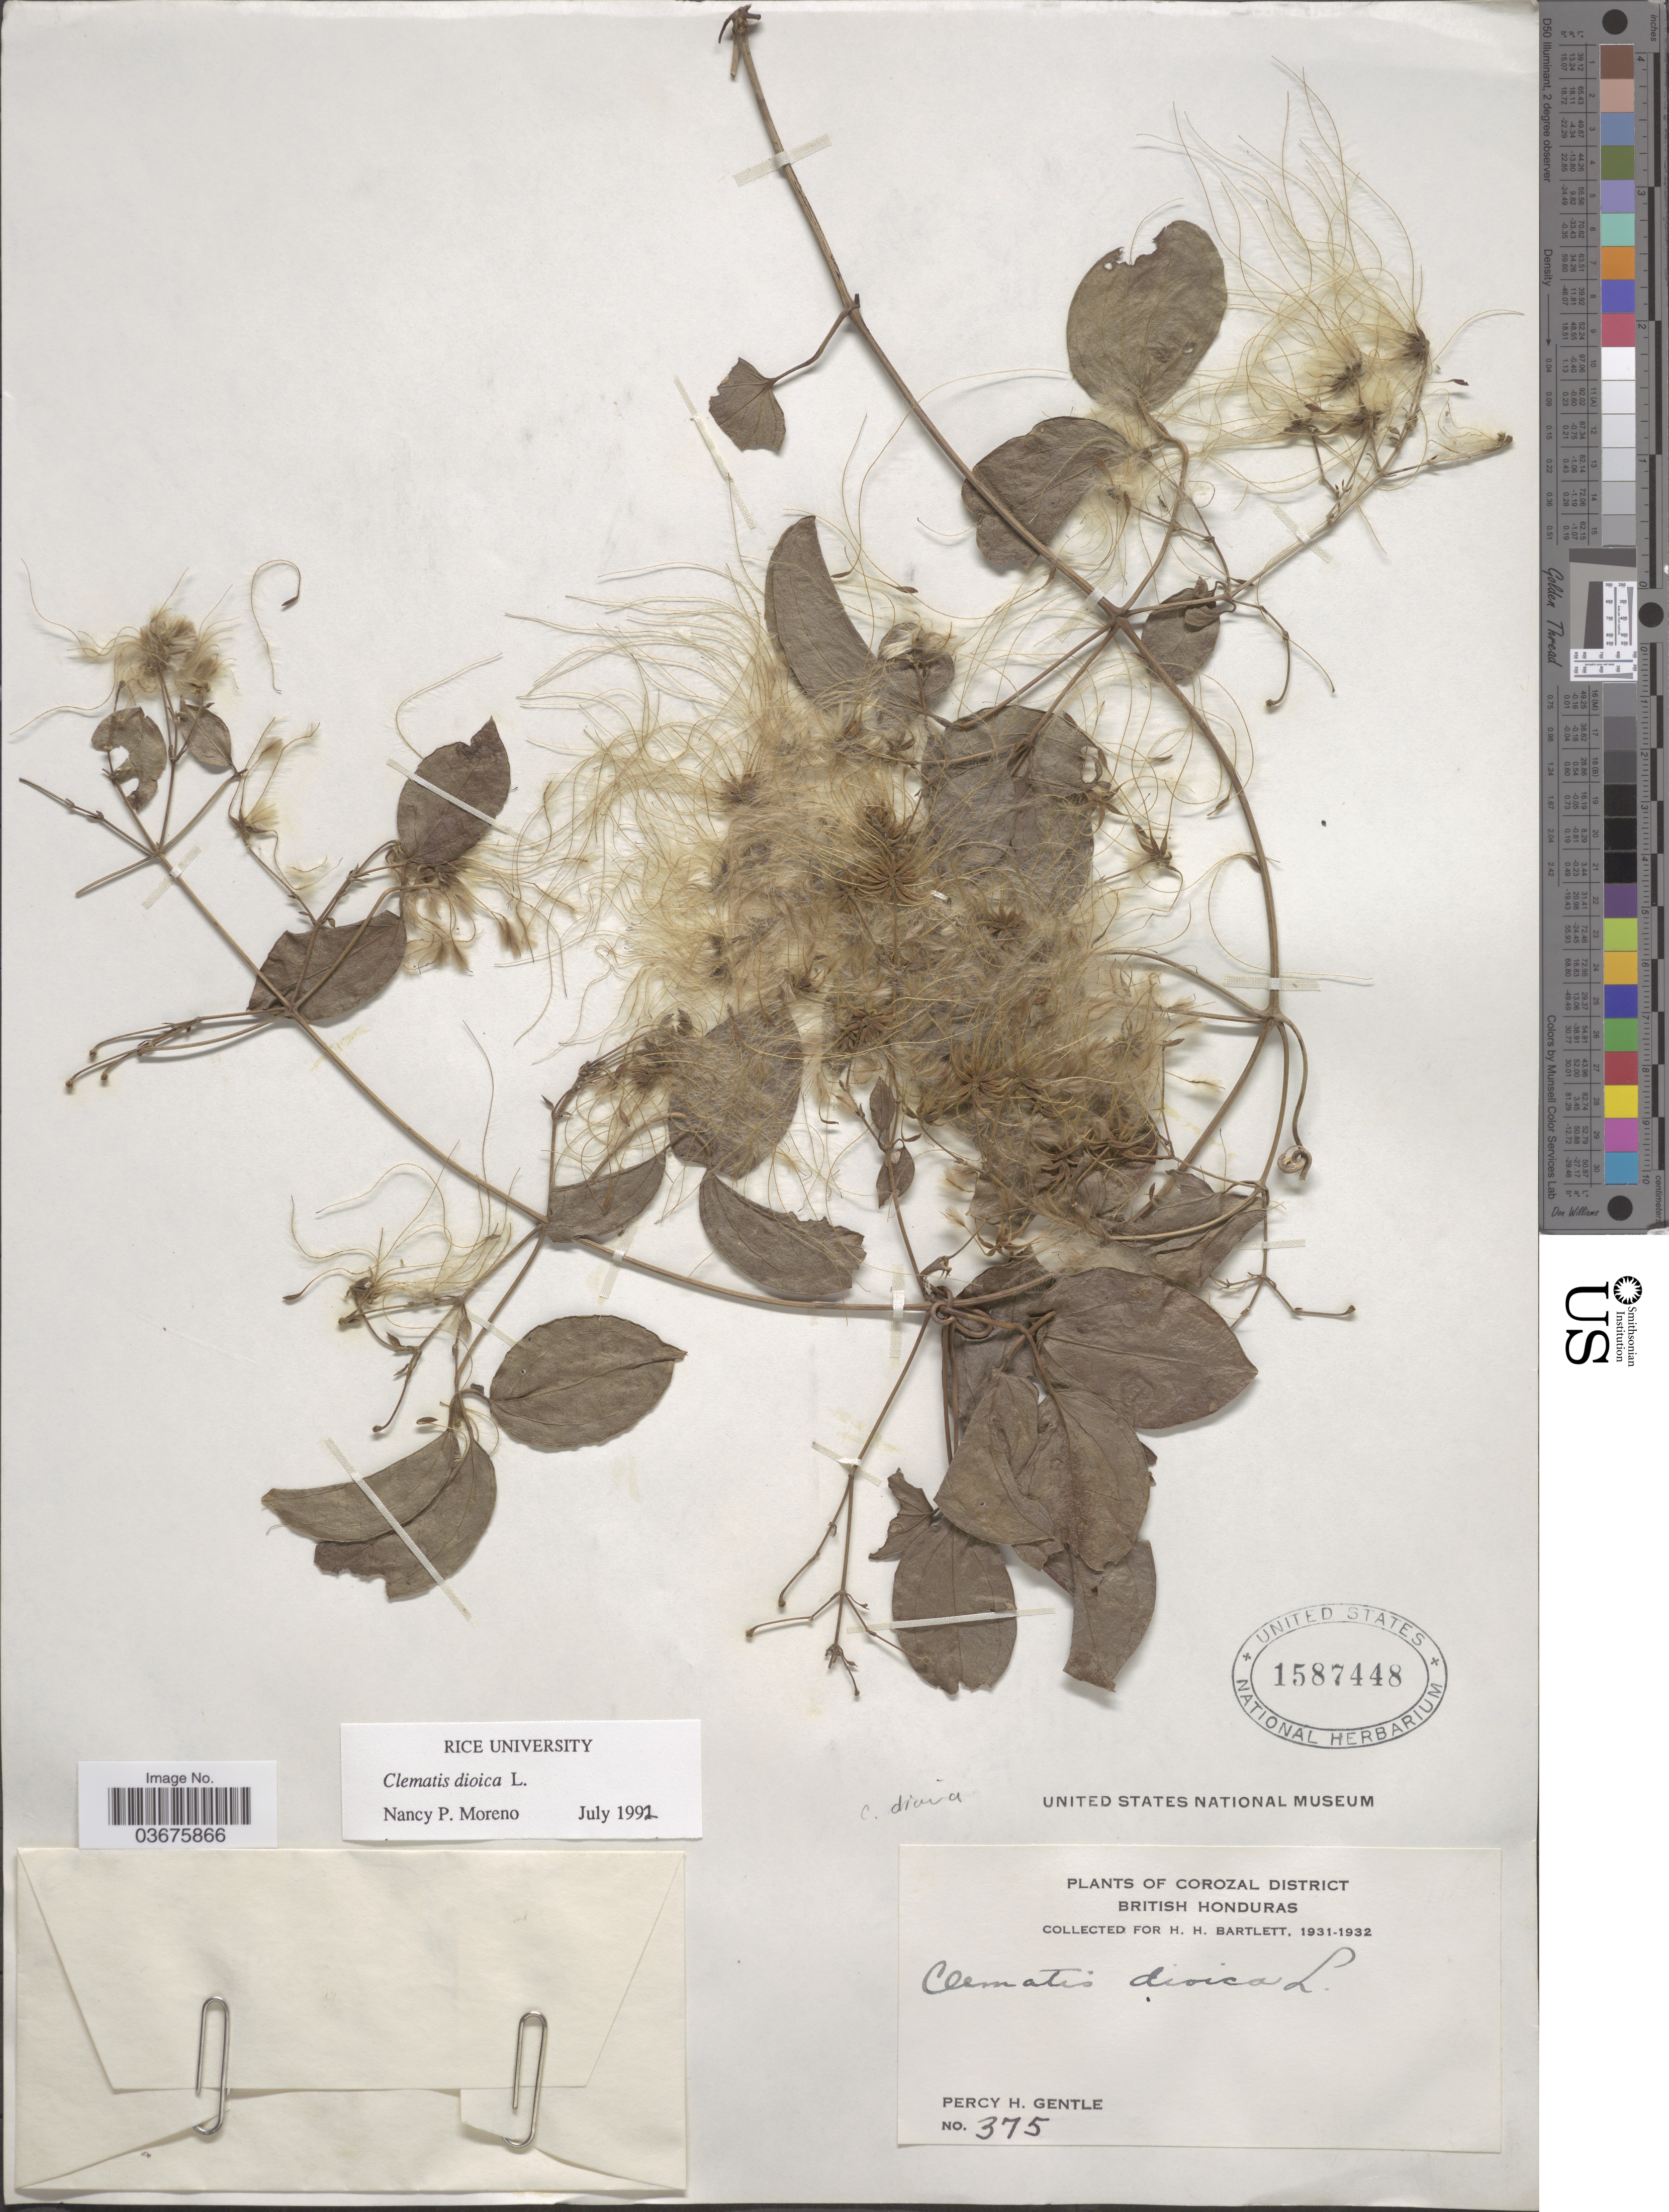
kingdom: Plantae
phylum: Tracheophyta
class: Magnoliopsida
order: Ranunculales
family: Ranunculaceae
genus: Clematis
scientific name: Clematis dioica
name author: L.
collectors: P. H. Gentle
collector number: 375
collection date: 1931/1932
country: Belize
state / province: Corozal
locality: Corozal District. British Honduras.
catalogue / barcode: US 1587448